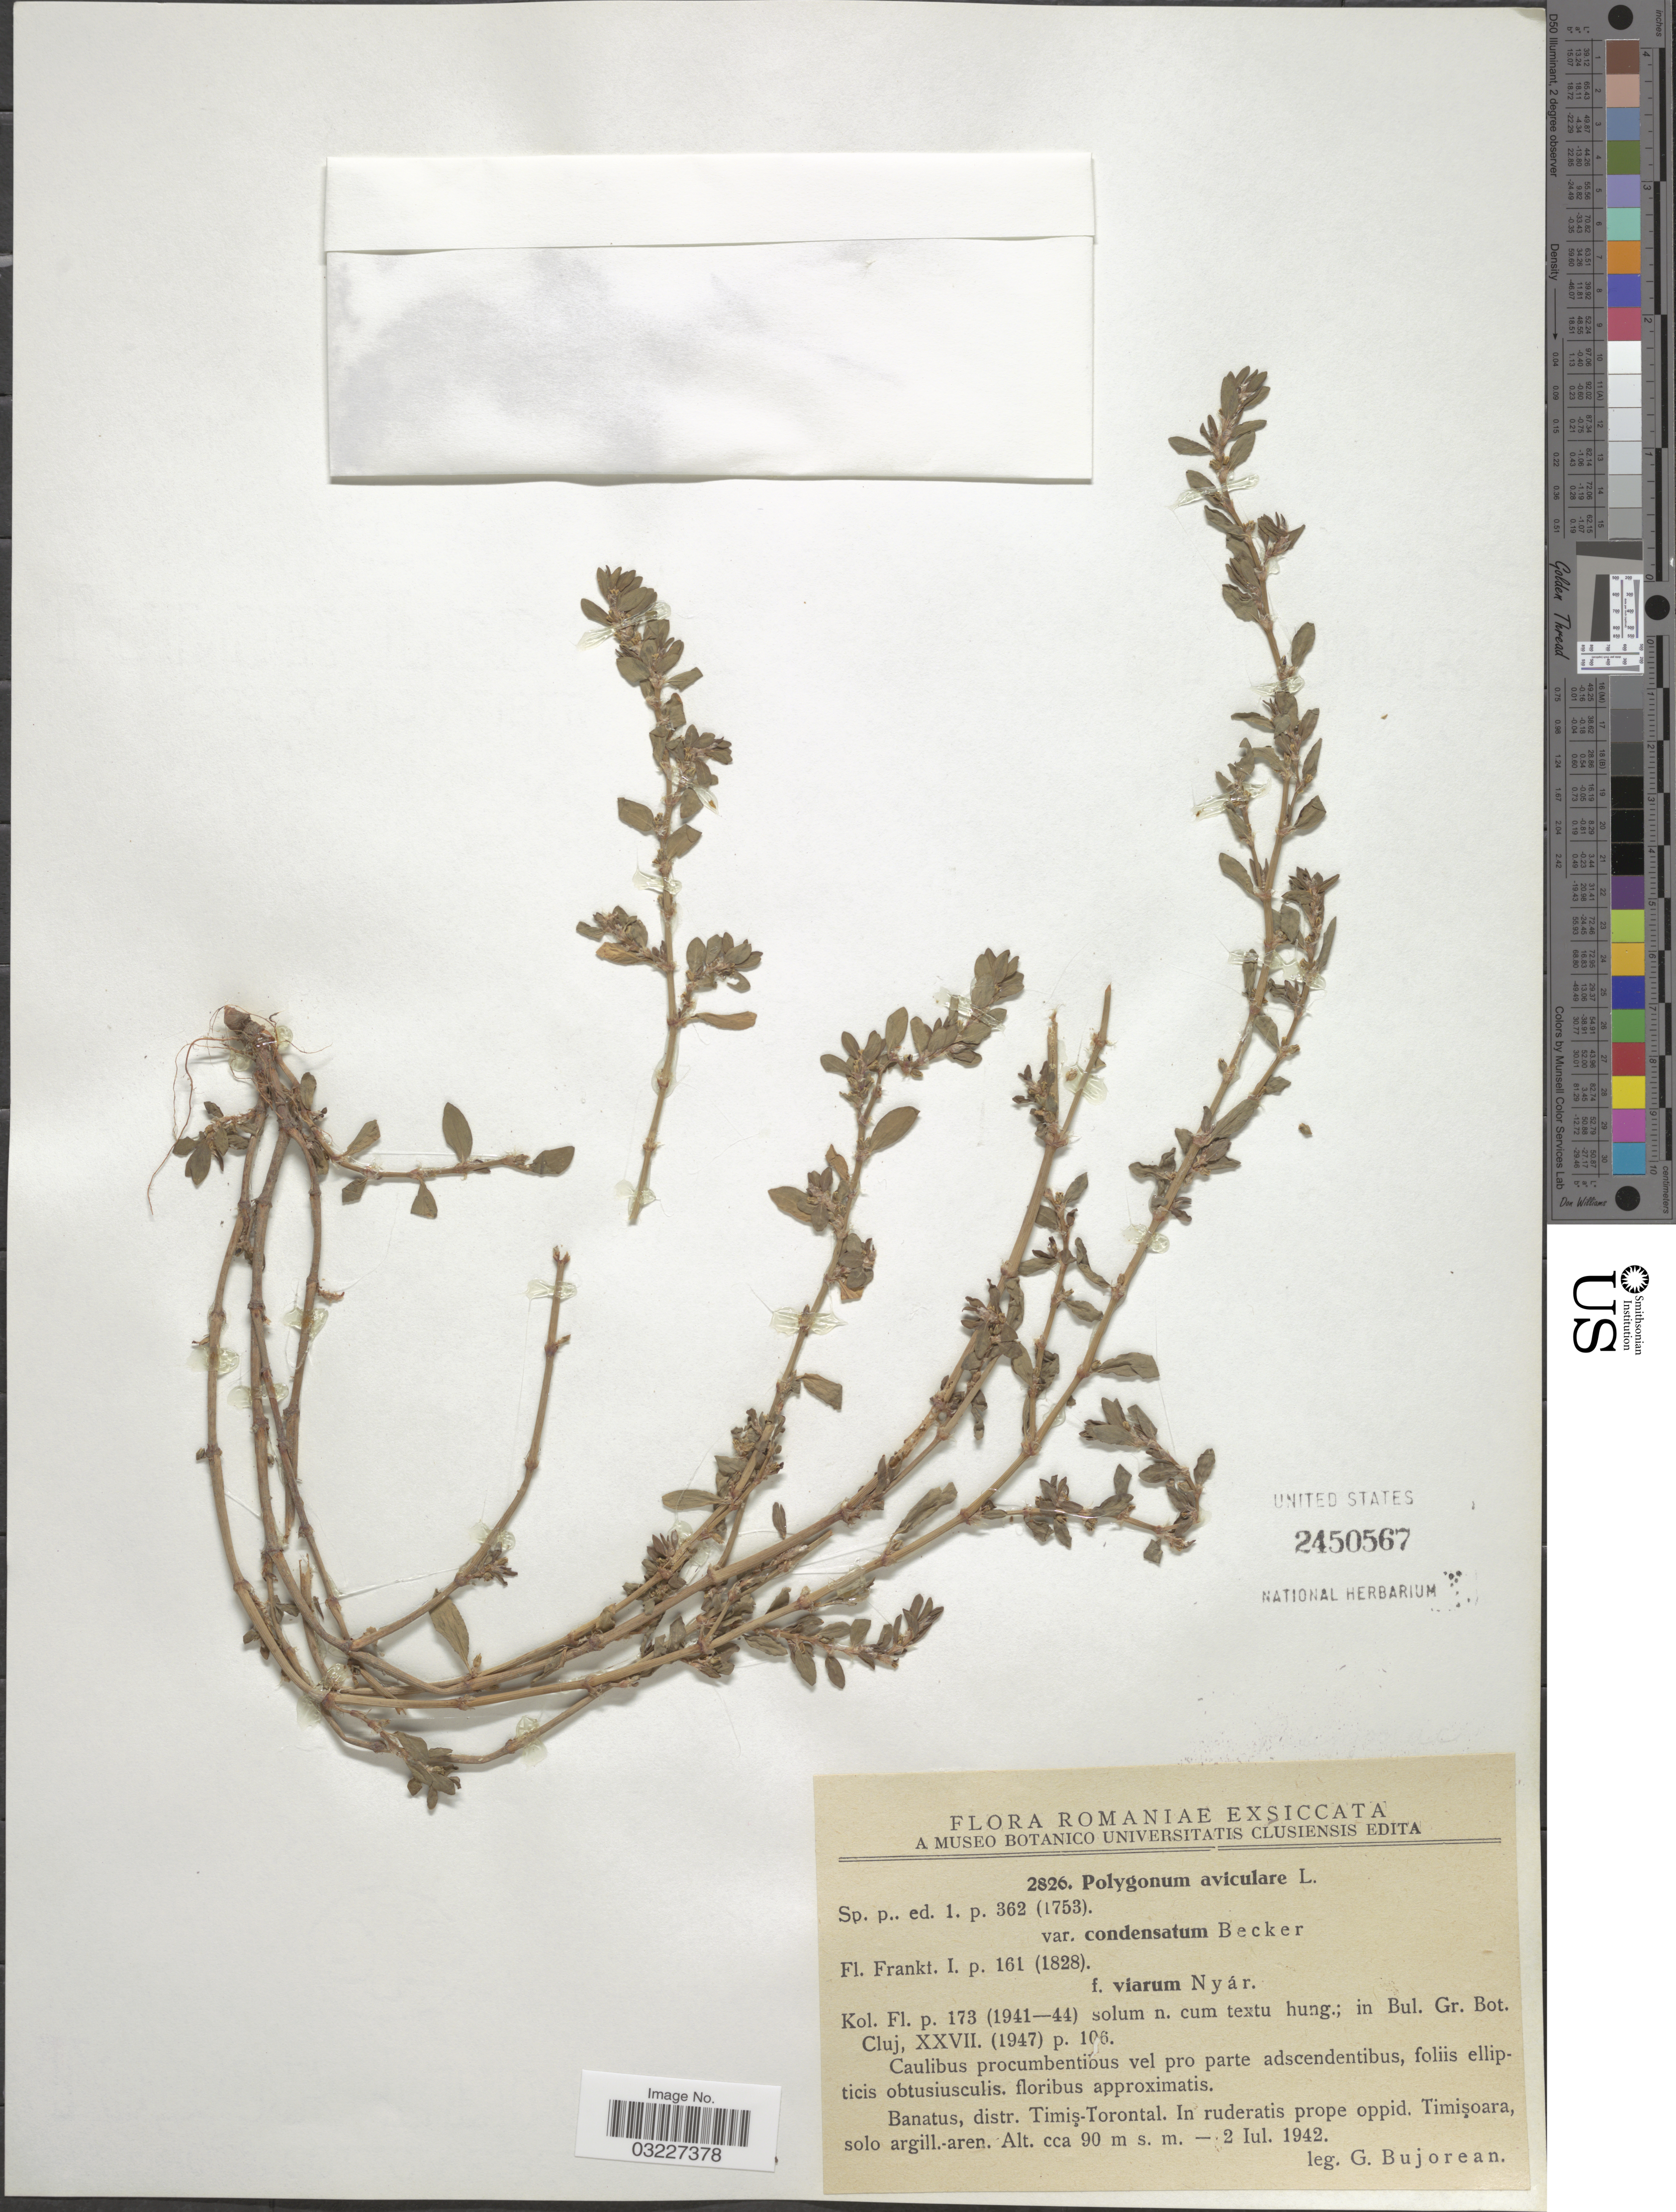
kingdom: Plantae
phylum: Tracheophyta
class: Magnoliopsida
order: Caryophyllales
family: Polygonaceae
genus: Polygonum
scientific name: Polygonum aviculare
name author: L.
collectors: G. Bujorean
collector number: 2826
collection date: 1942-07-02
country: Romania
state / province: Timis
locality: Banatus, distr. Timiş-Torontal. In ruderatis prope oppid. Timişoara, solo argill.-aren.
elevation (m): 90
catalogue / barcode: US 2450567